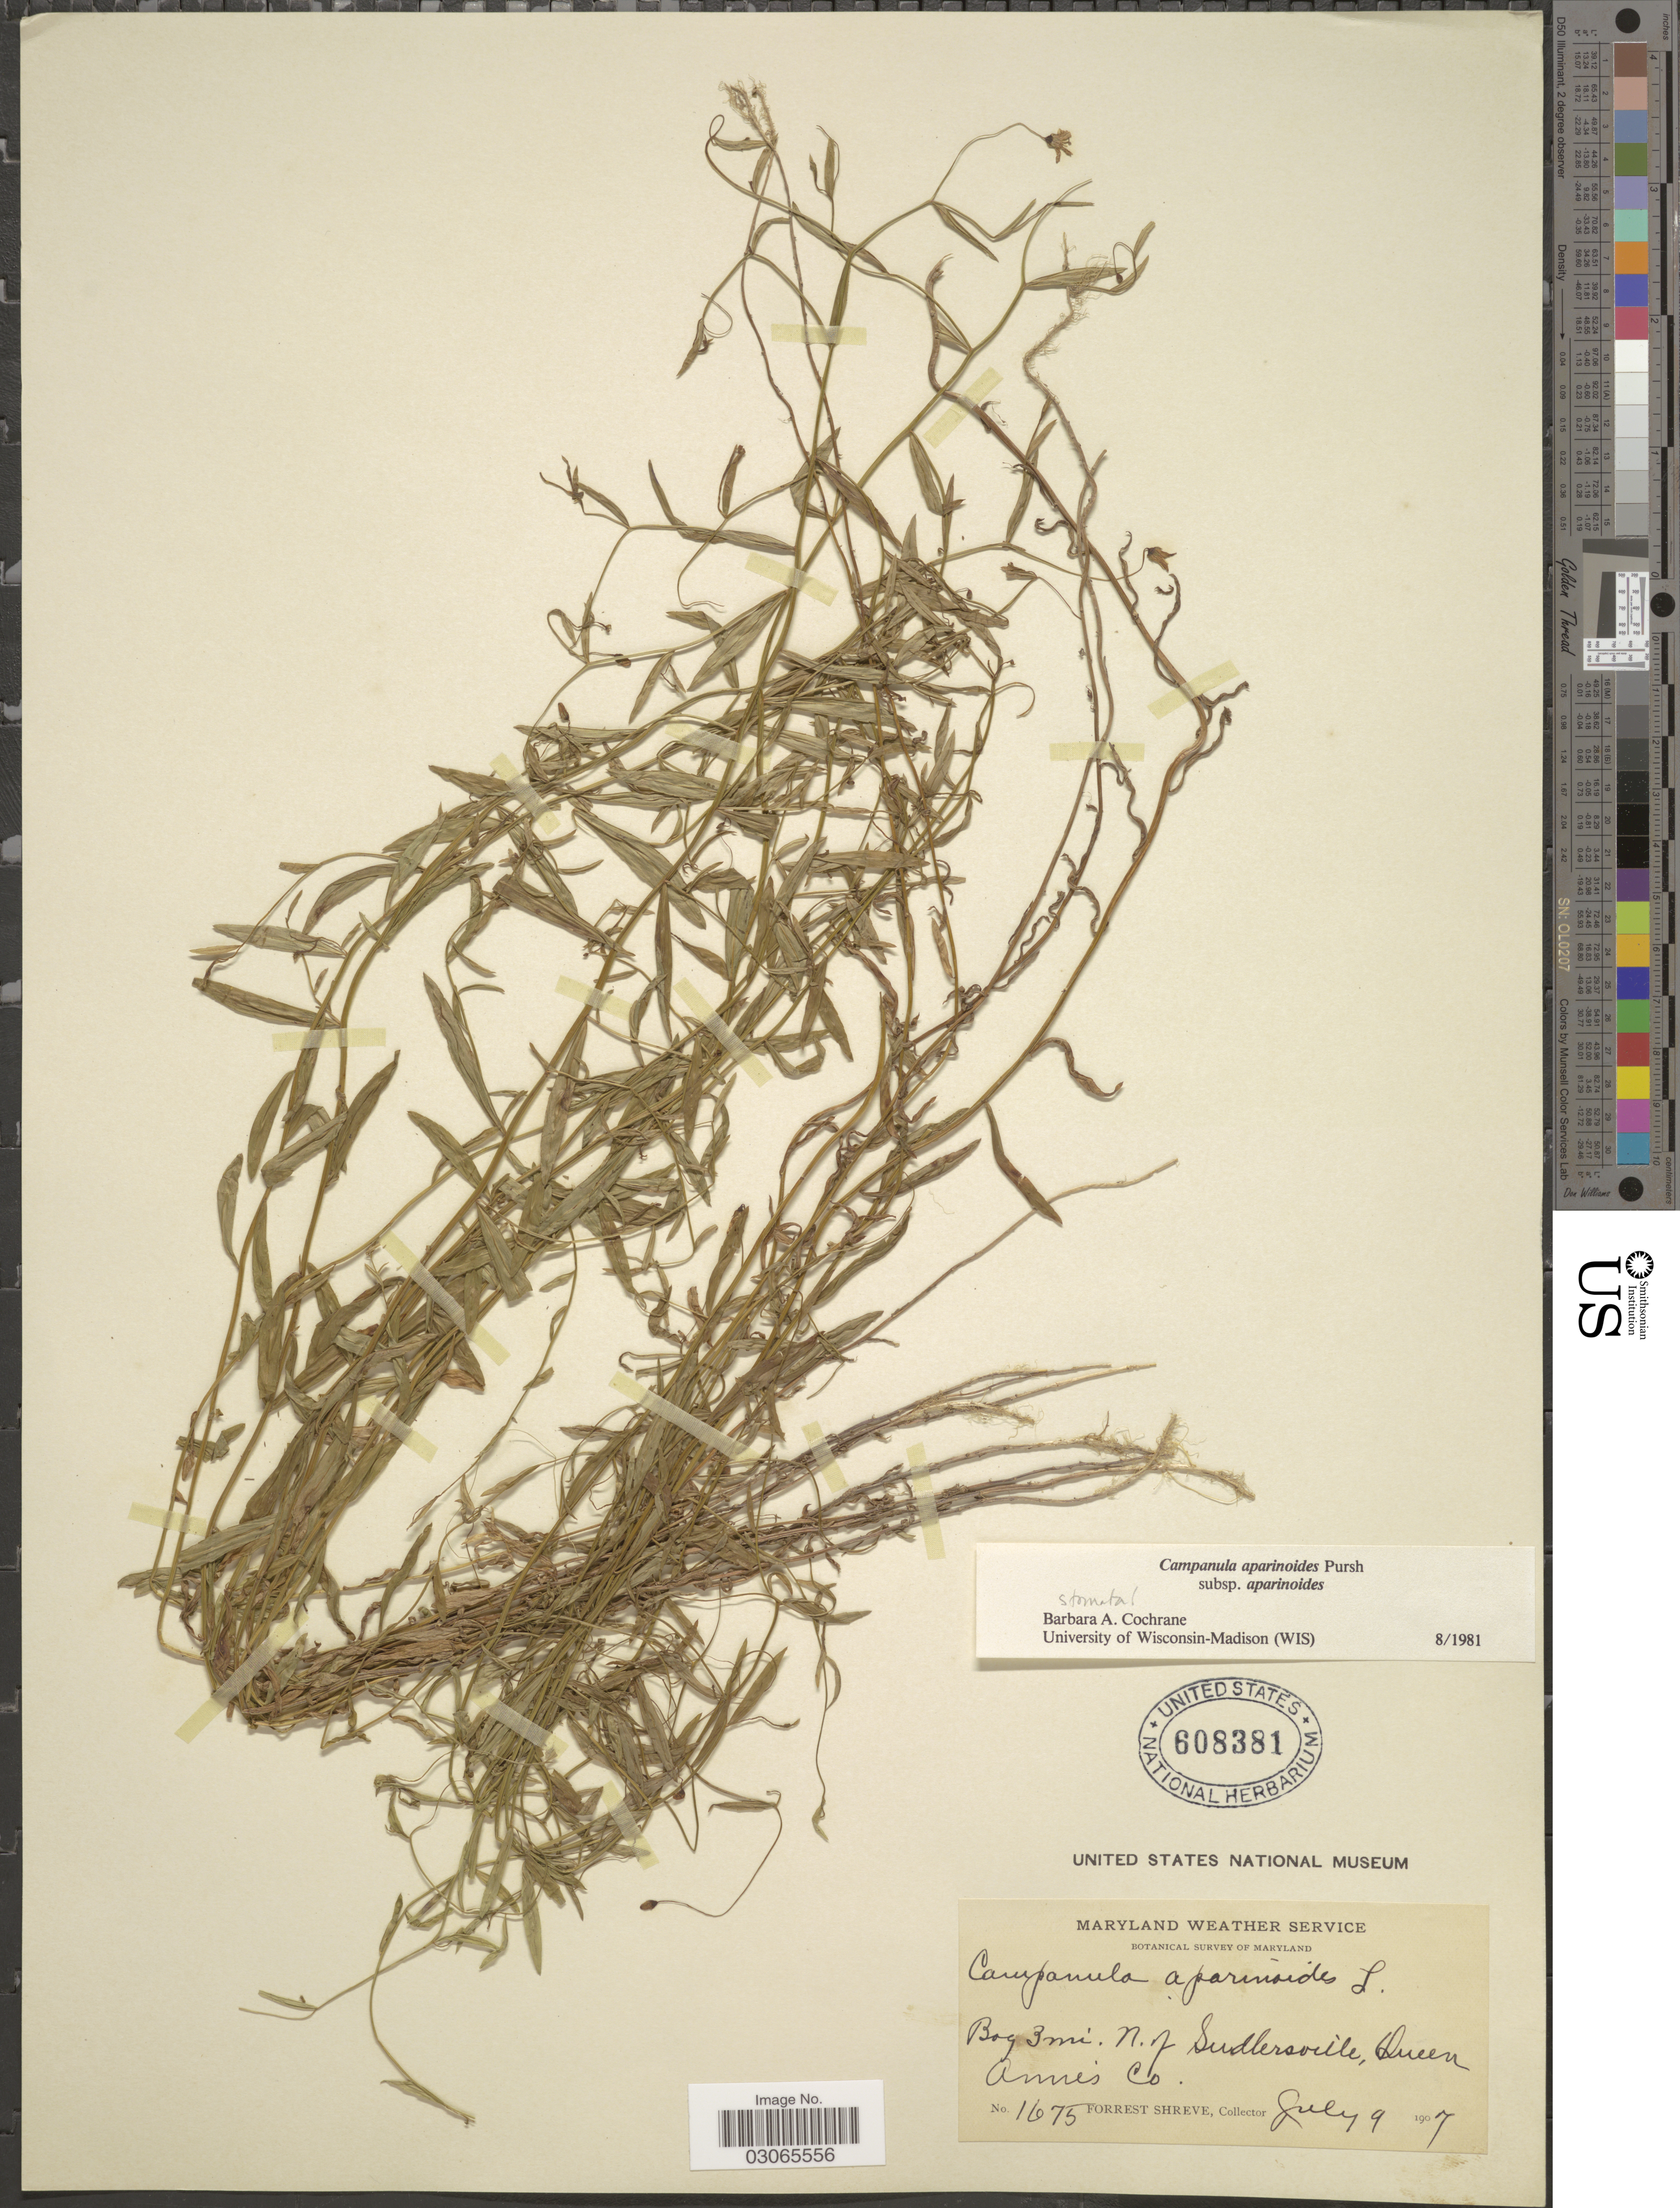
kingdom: Plantae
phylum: Tracheophyta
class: Magnoliopsida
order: Asterales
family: Campanulaceae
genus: Campanula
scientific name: Campanula aparinoides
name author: Pursh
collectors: F. Shreve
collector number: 1675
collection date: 1907-07-09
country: United States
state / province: Maryland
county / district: Queen Anne's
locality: Bog 3 mi. N. of Sudlersville, Queen Anne's Co.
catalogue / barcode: US 608381